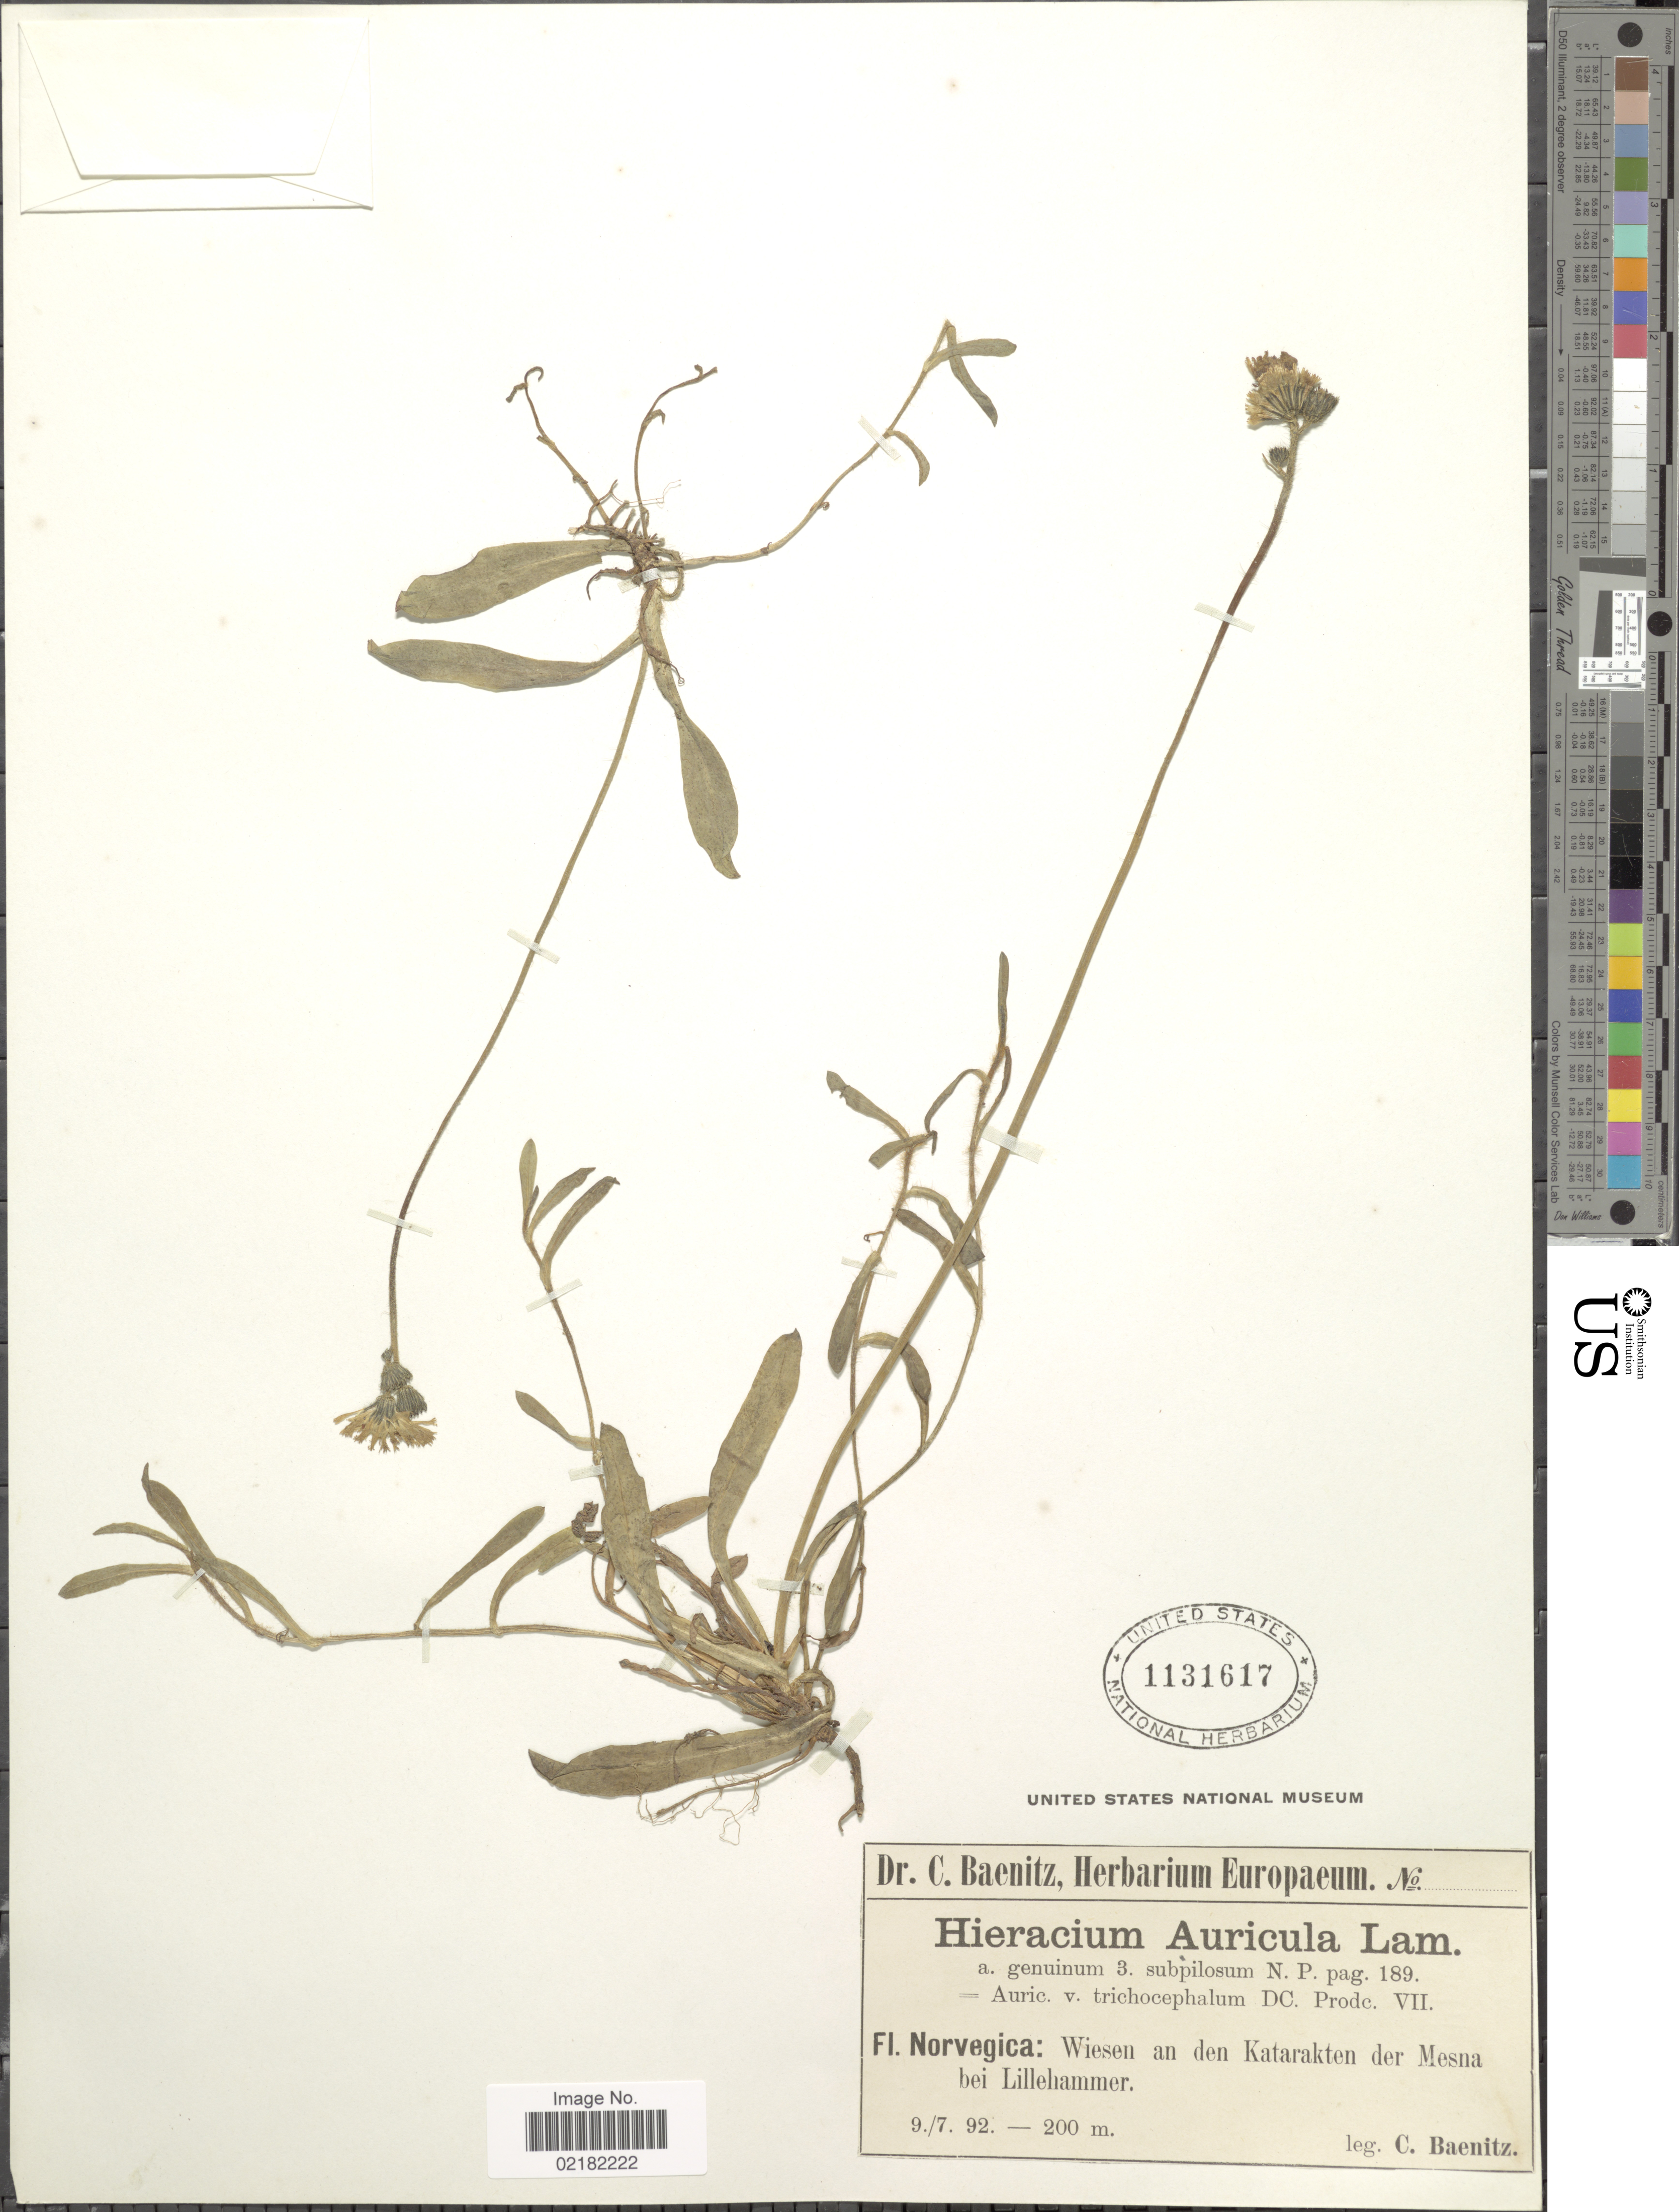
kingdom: Plantae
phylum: Tracheophyta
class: Magnoliopsida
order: Asterales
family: Asteraceae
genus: Pilosella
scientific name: Pilosella floribunda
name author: (Wimm. & Grab.) Fr. a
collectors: C. G. Baenitz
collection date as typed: Transcribed d/m/y: 9/7/92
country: Norway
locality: Fl. Norvegica: Wiesen an den Katarakten der Mesna bei Lillehammer.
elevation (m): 200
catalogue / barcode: US 1131617